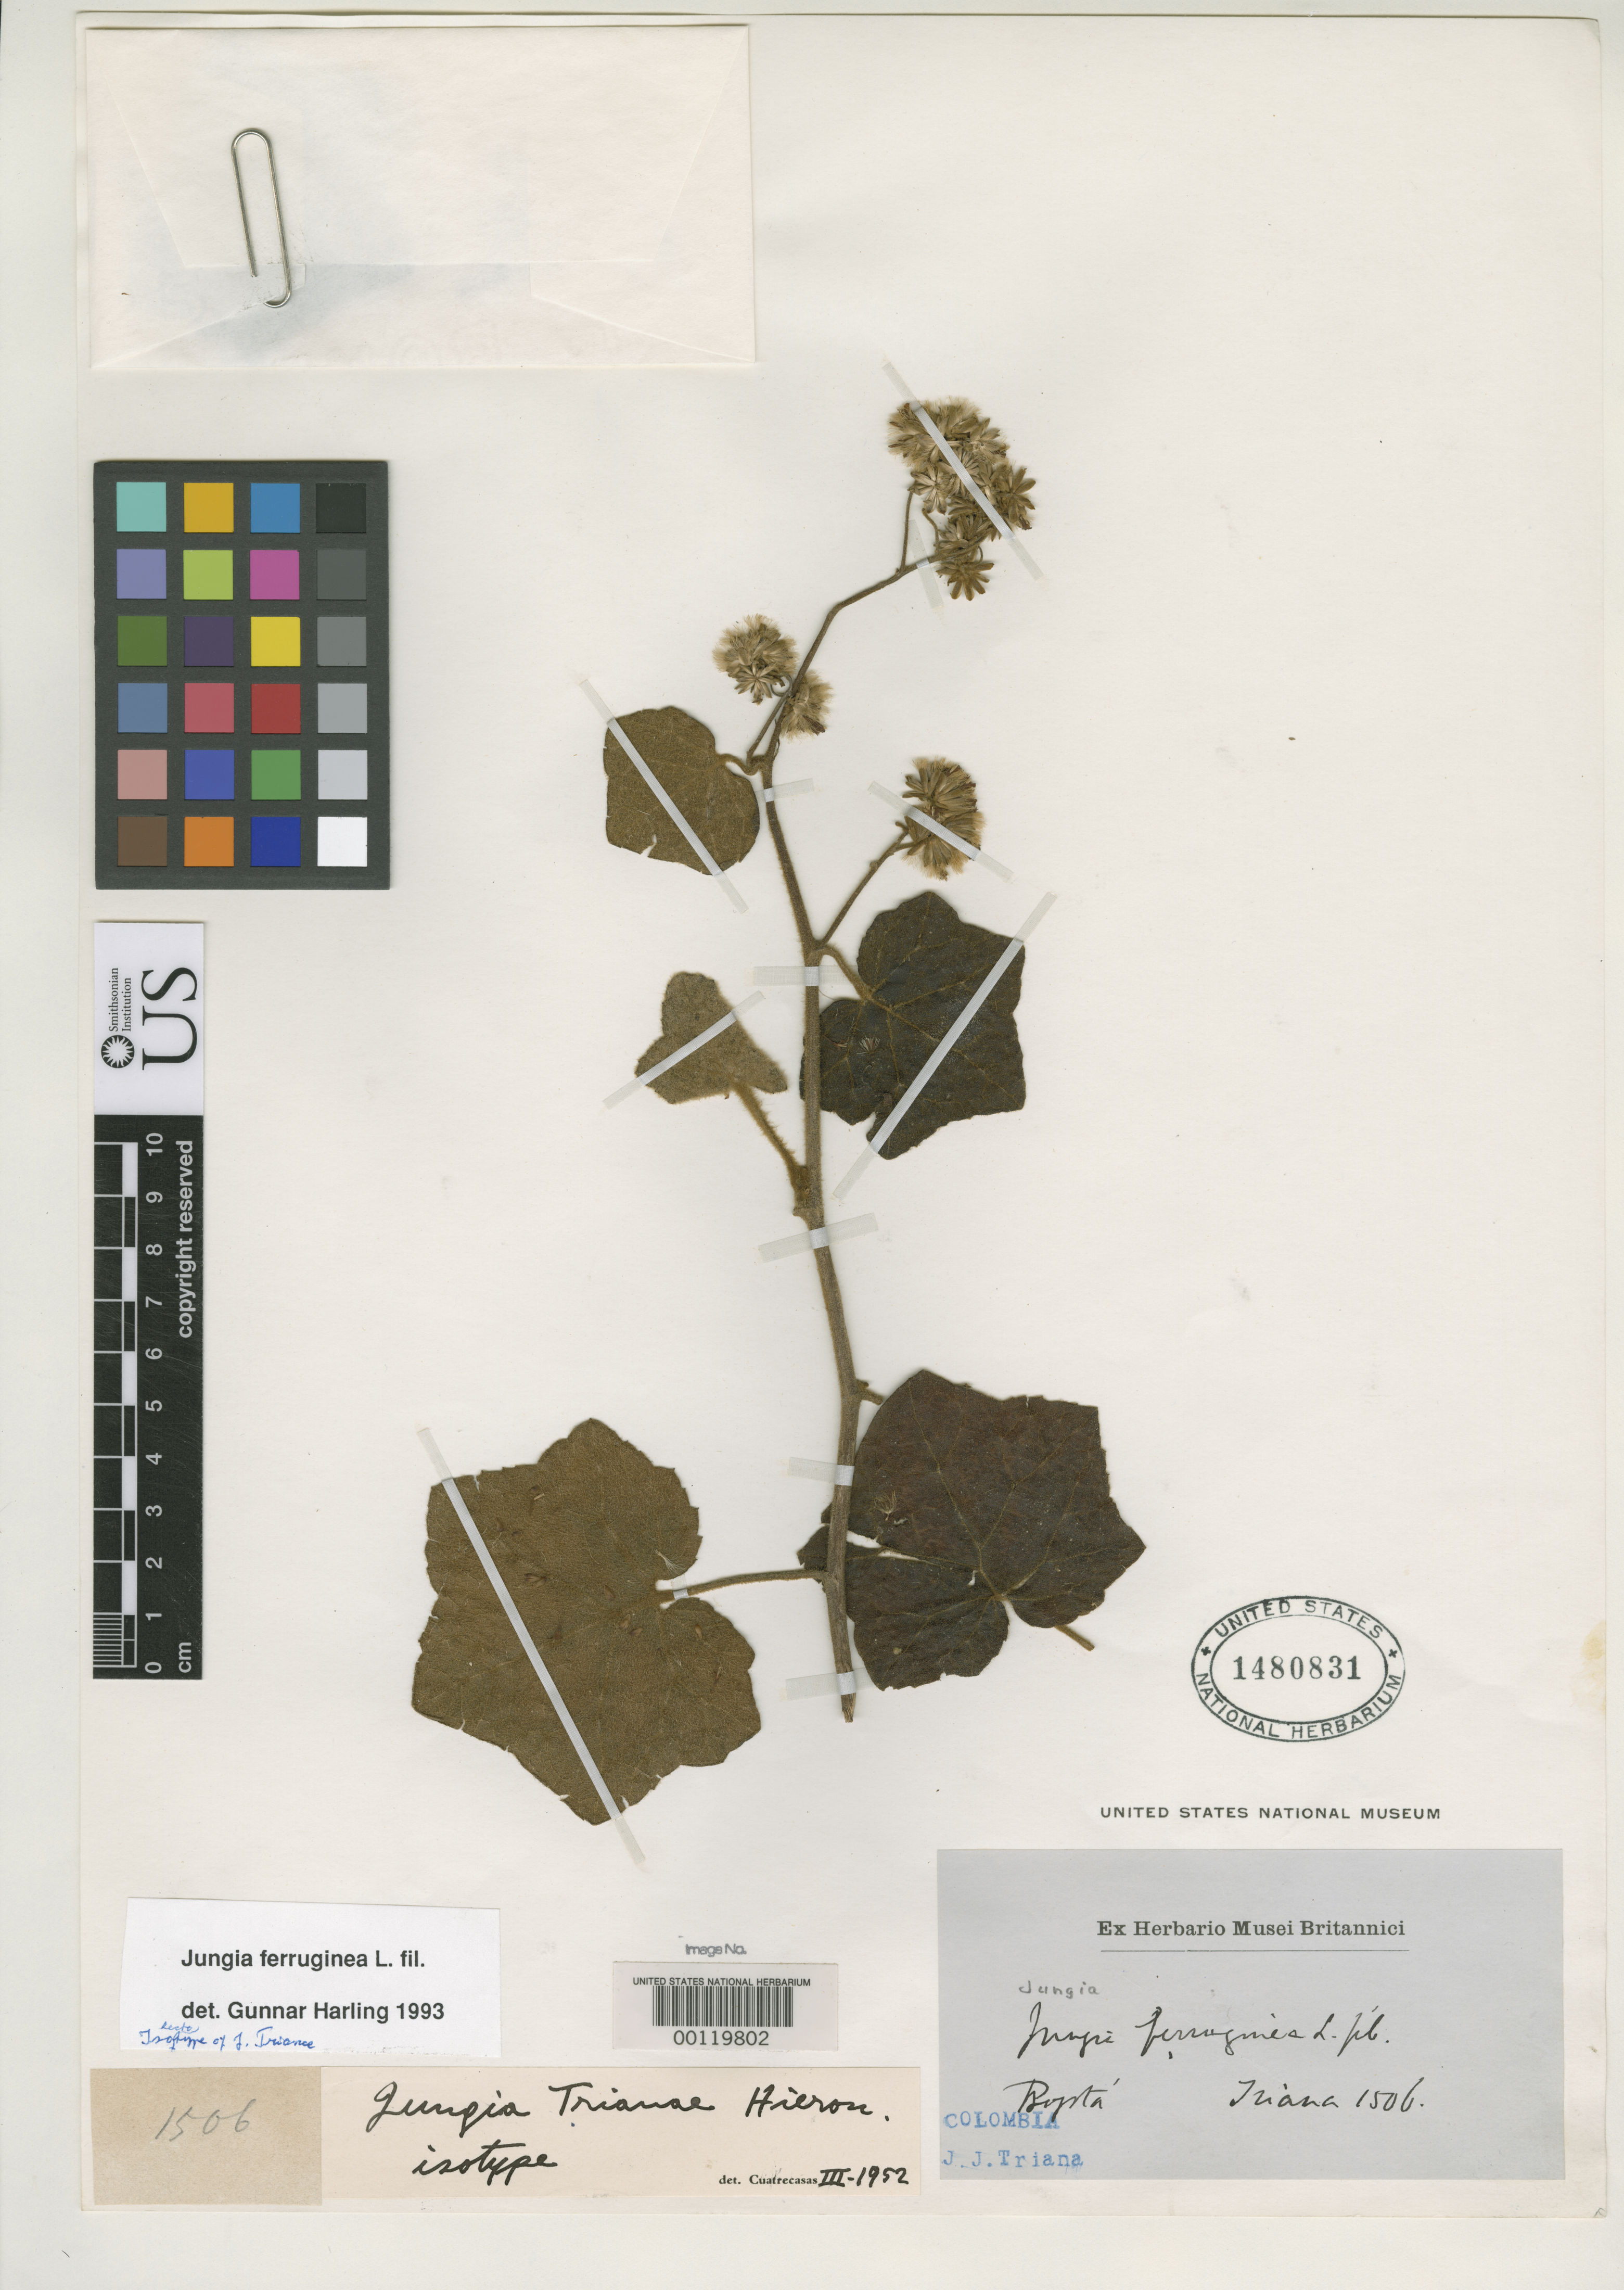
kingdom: Plantae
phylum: Tracheophyta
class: Magnoliopsida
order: Asterales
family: Asteraceae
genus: Jungia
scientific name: Jungia trianae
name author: Hieron.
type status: Isotype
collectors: J. J. Triana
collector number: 1506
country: Colombia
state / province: Bogota D.C.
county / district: Bogotá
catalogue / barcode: US 1480831